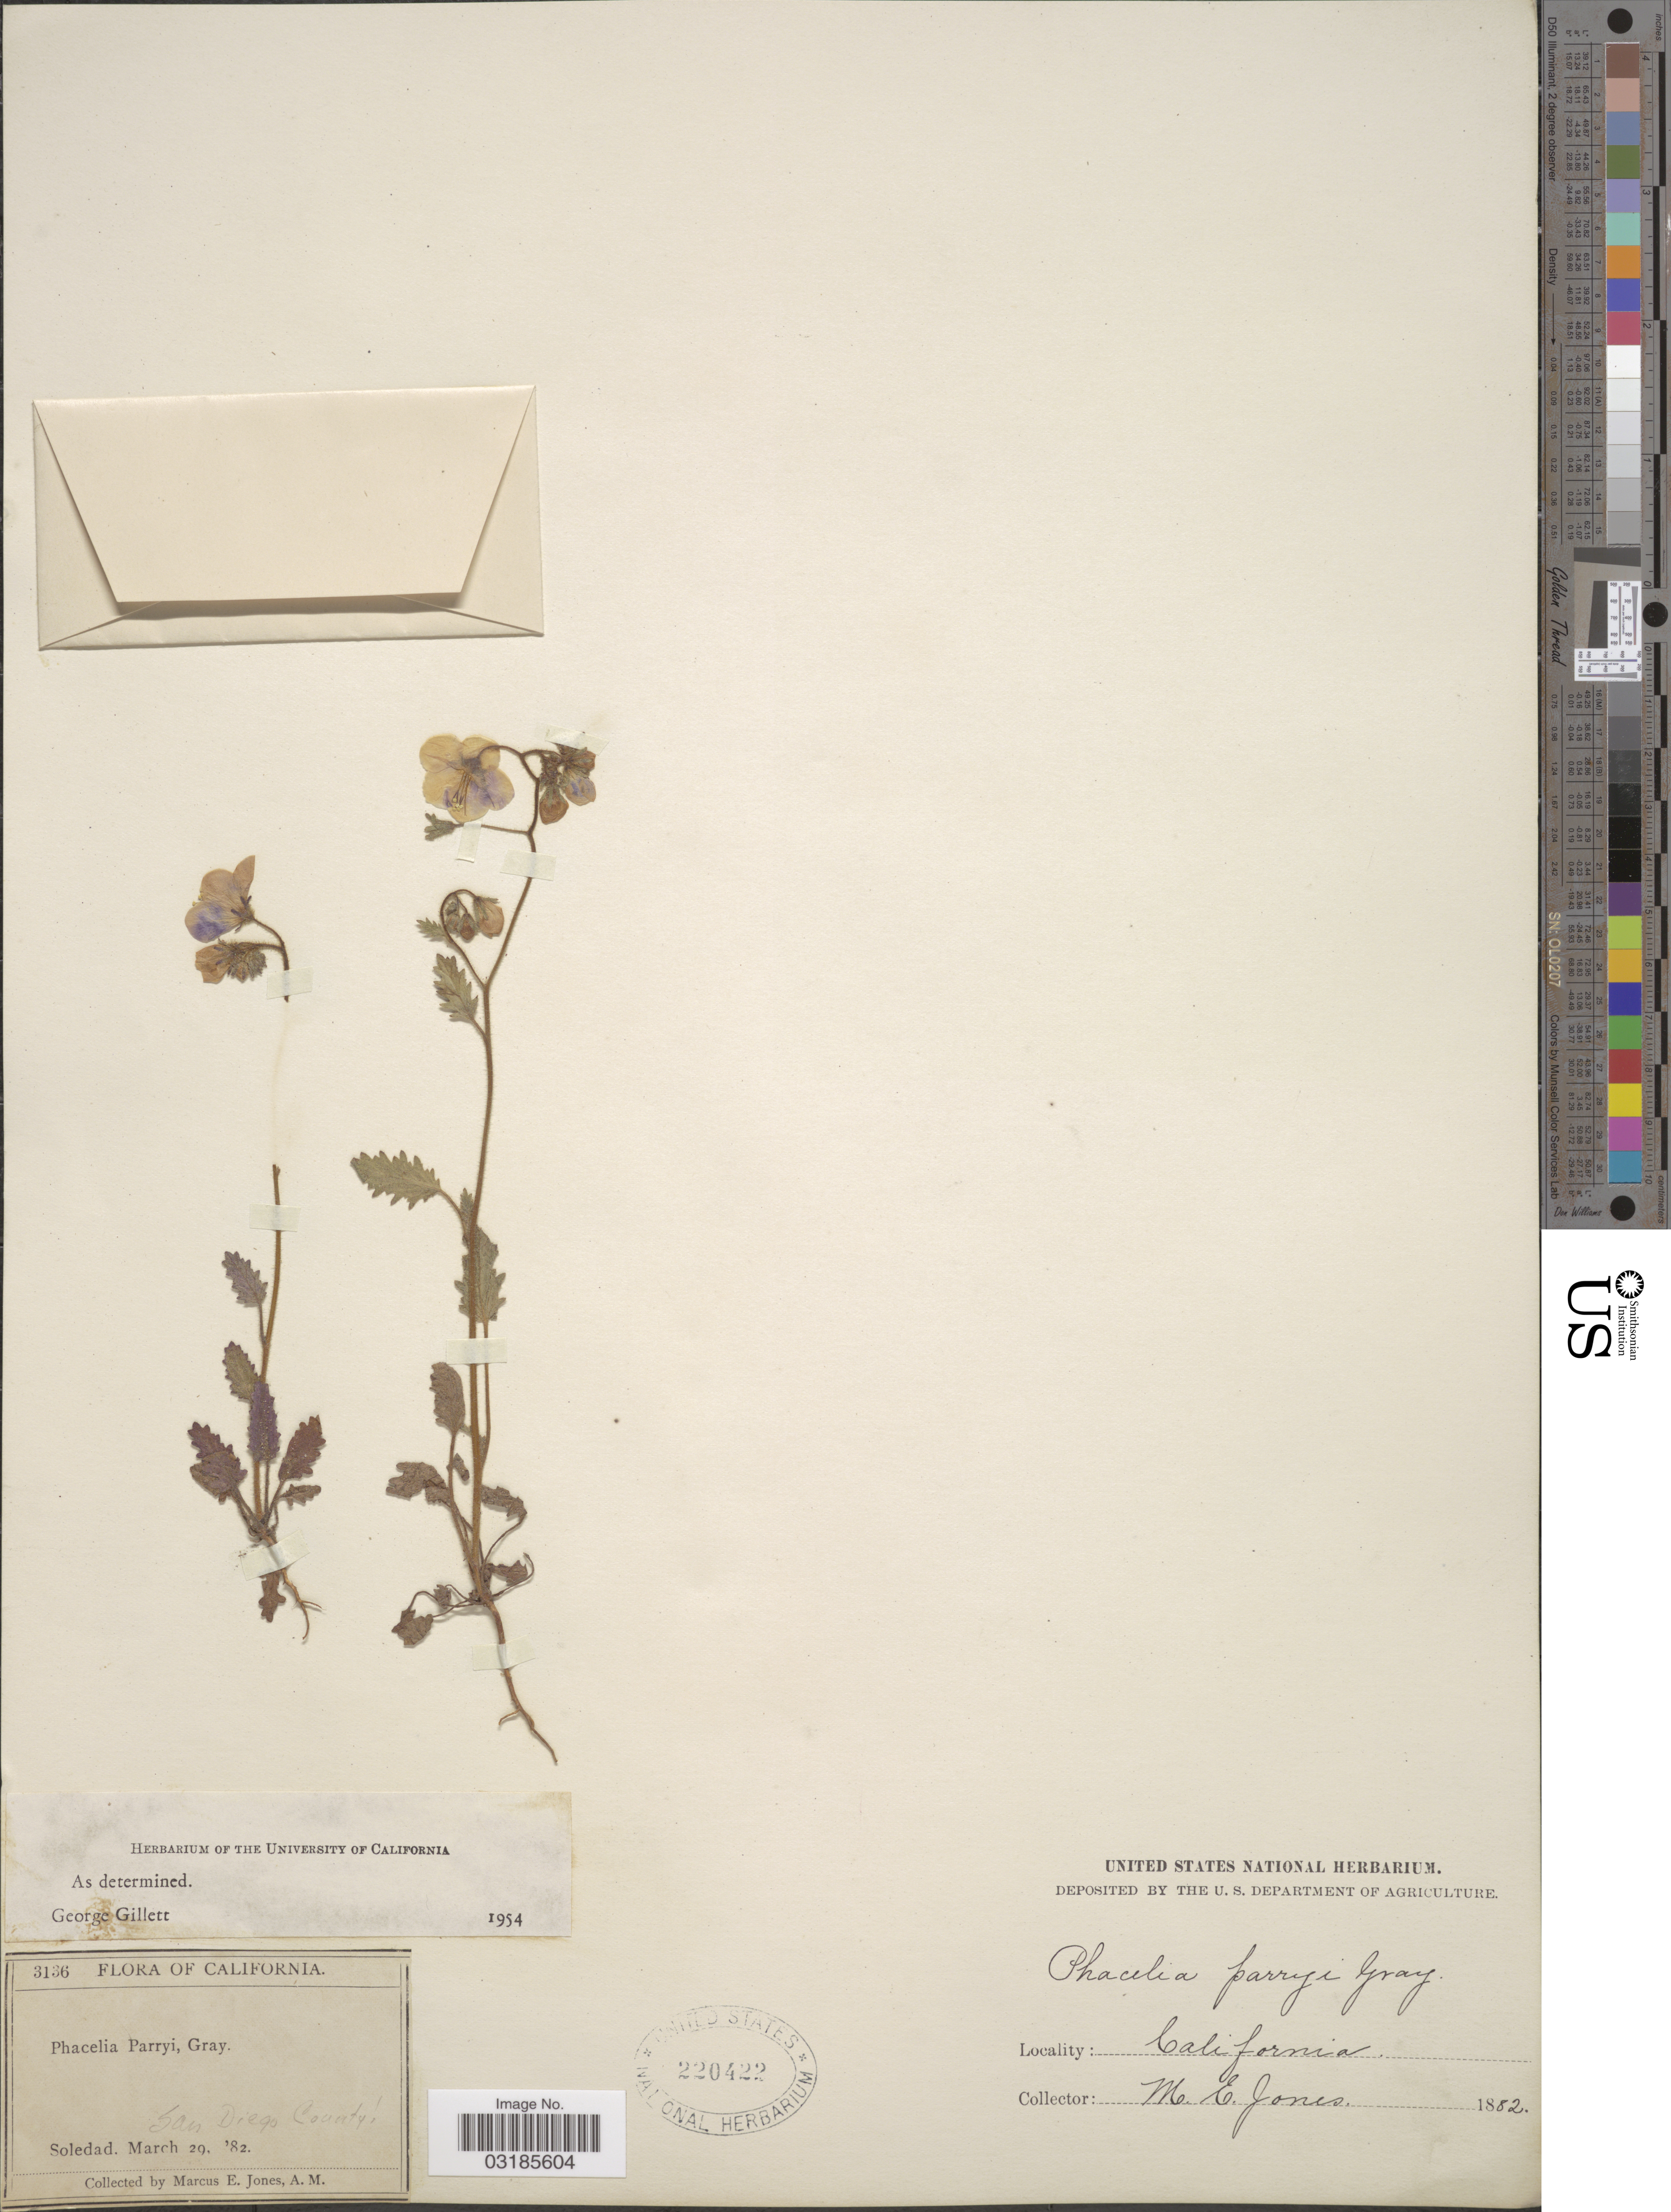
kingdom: Plantae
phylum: Tracheophyta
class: Magnoliopsida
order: Boraginales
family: Hydrophyllaceae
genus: Phacelia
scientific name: Phacelia parryi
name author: Torr. in Emory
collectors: M. E. Jones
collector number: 3136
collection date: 1882-03-29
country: United States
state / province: California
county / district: San Diego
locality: San Diego County, Soledad.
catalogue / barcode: US 220422